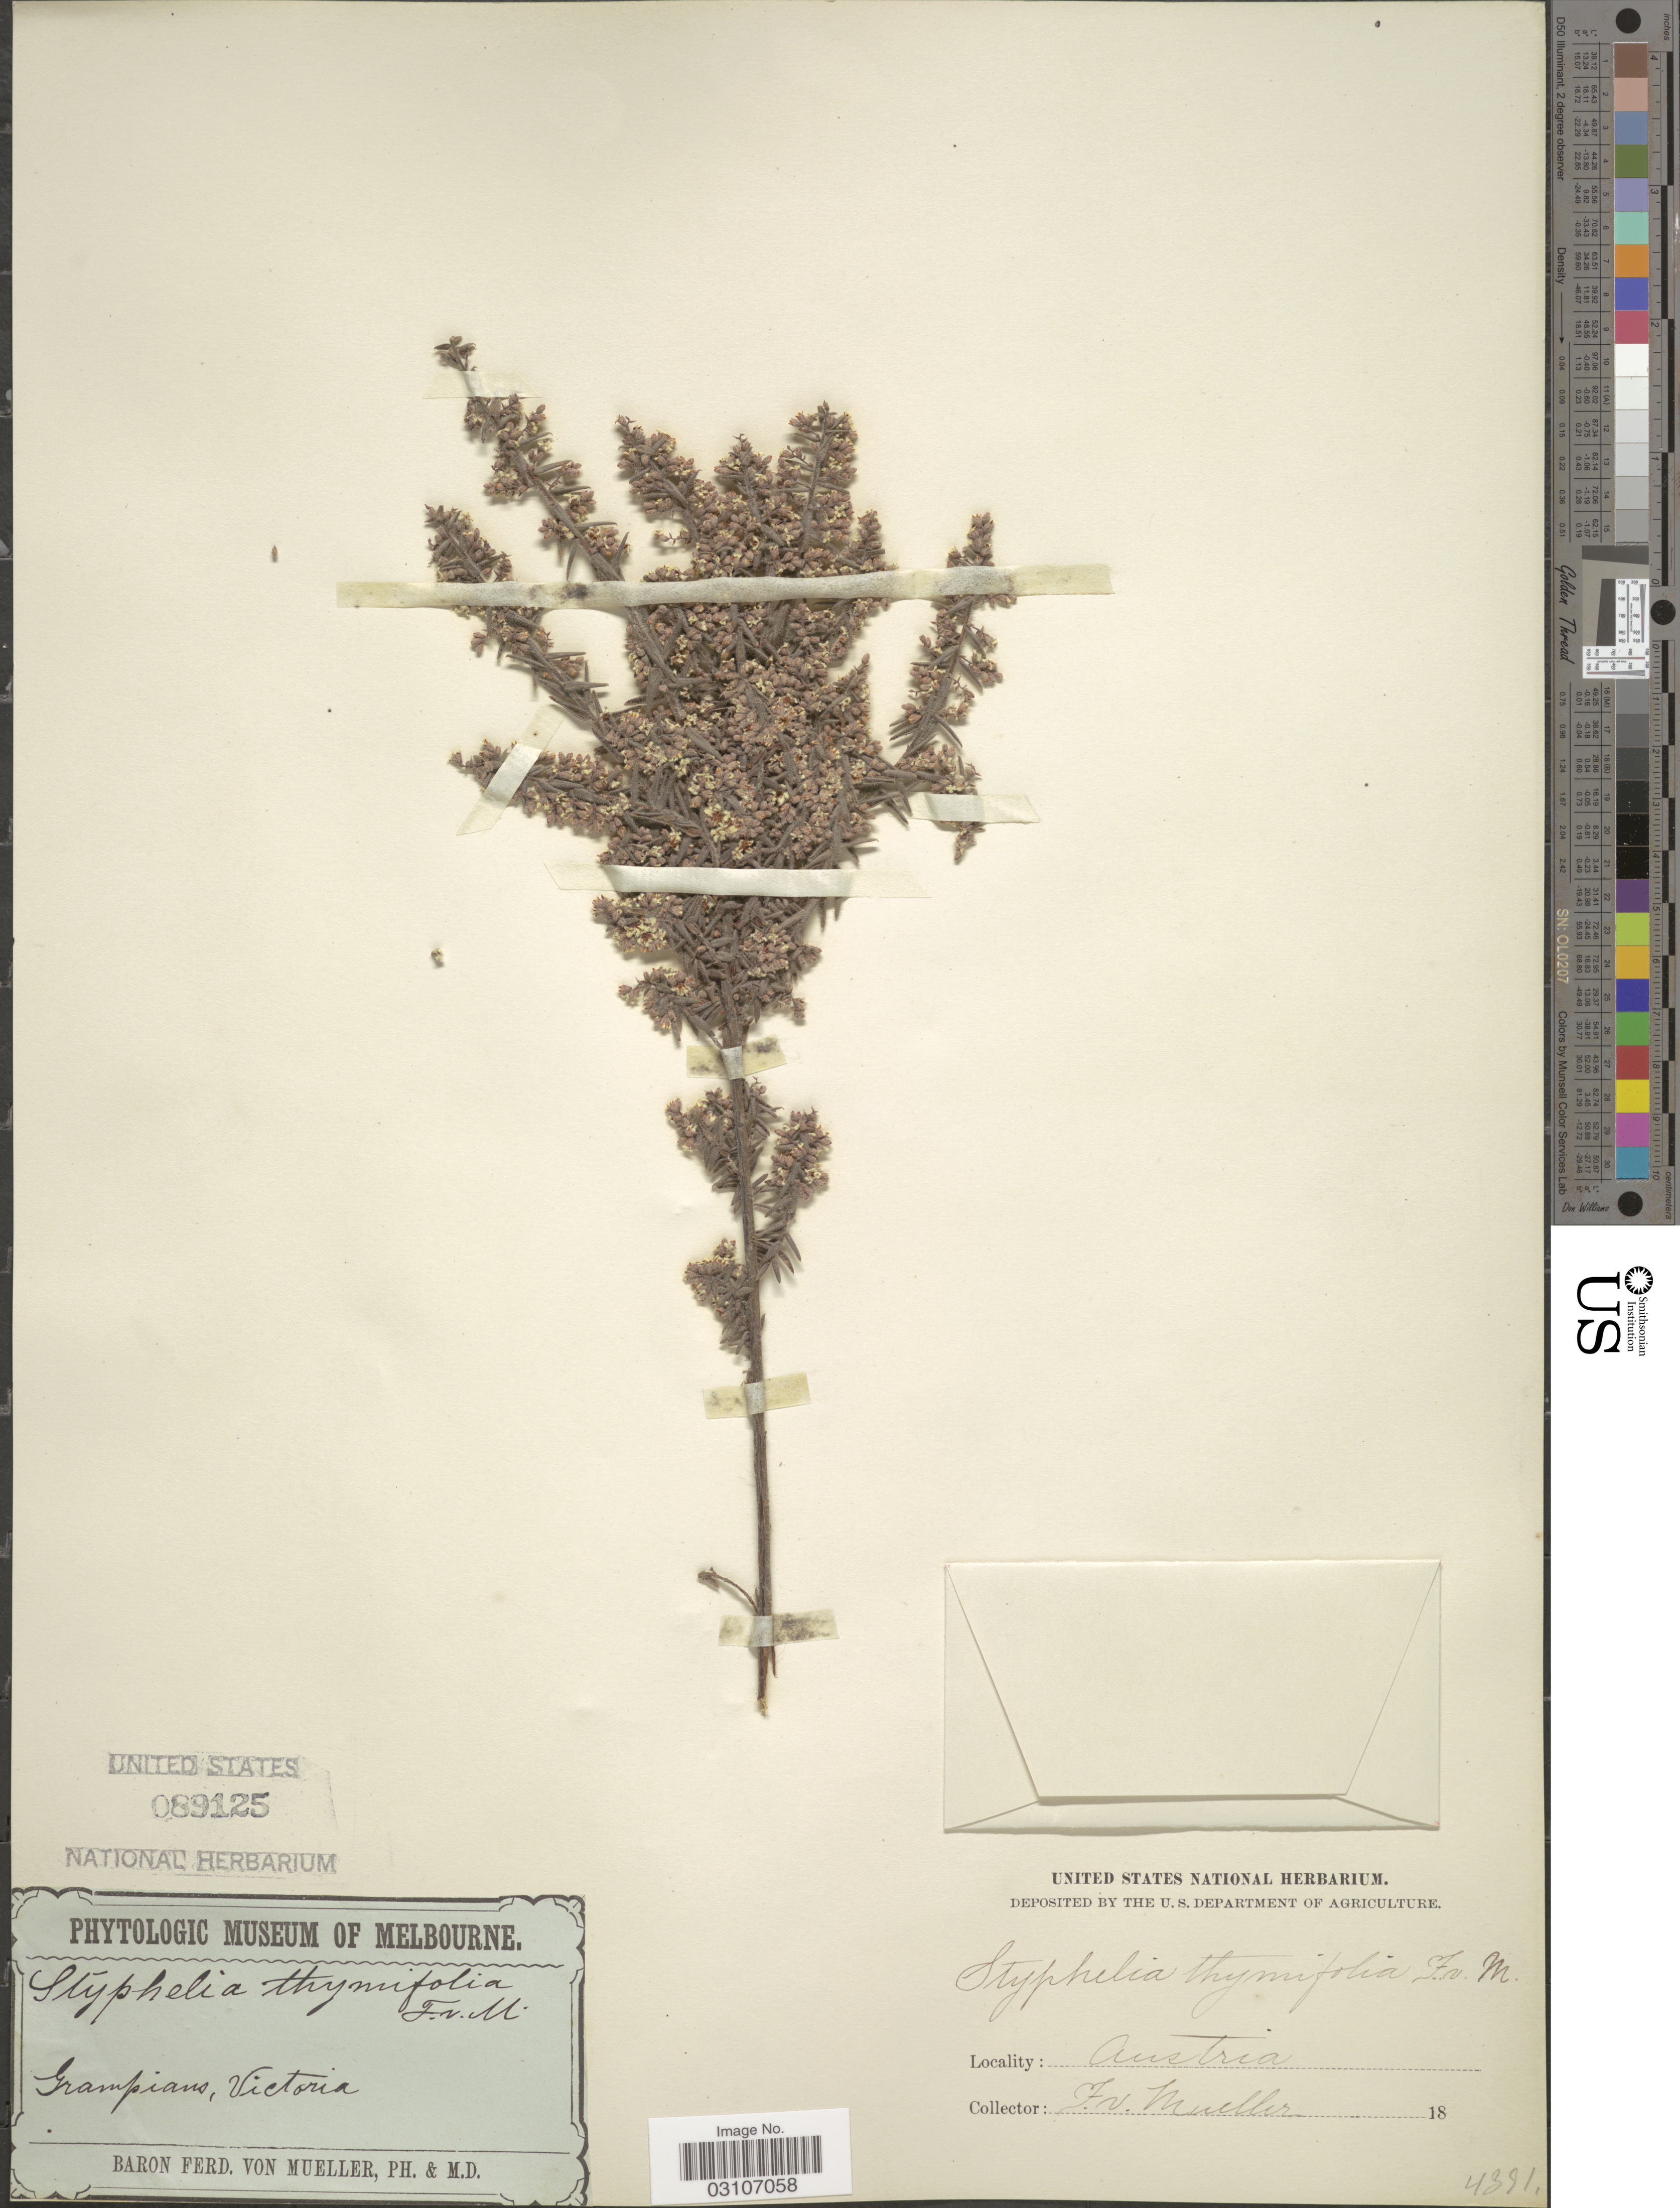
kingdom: Plantae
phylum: Tracheophyta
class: Magnoliopsida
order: Ericales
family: Ericaceae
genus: Leucopogon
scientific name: Leucopogon thymifolius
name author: Lindl. ex Benth.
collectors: F. Mueller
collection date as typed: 18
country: Australia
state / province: Victoria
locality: Grampians, Victoria.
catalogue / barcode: US 89125